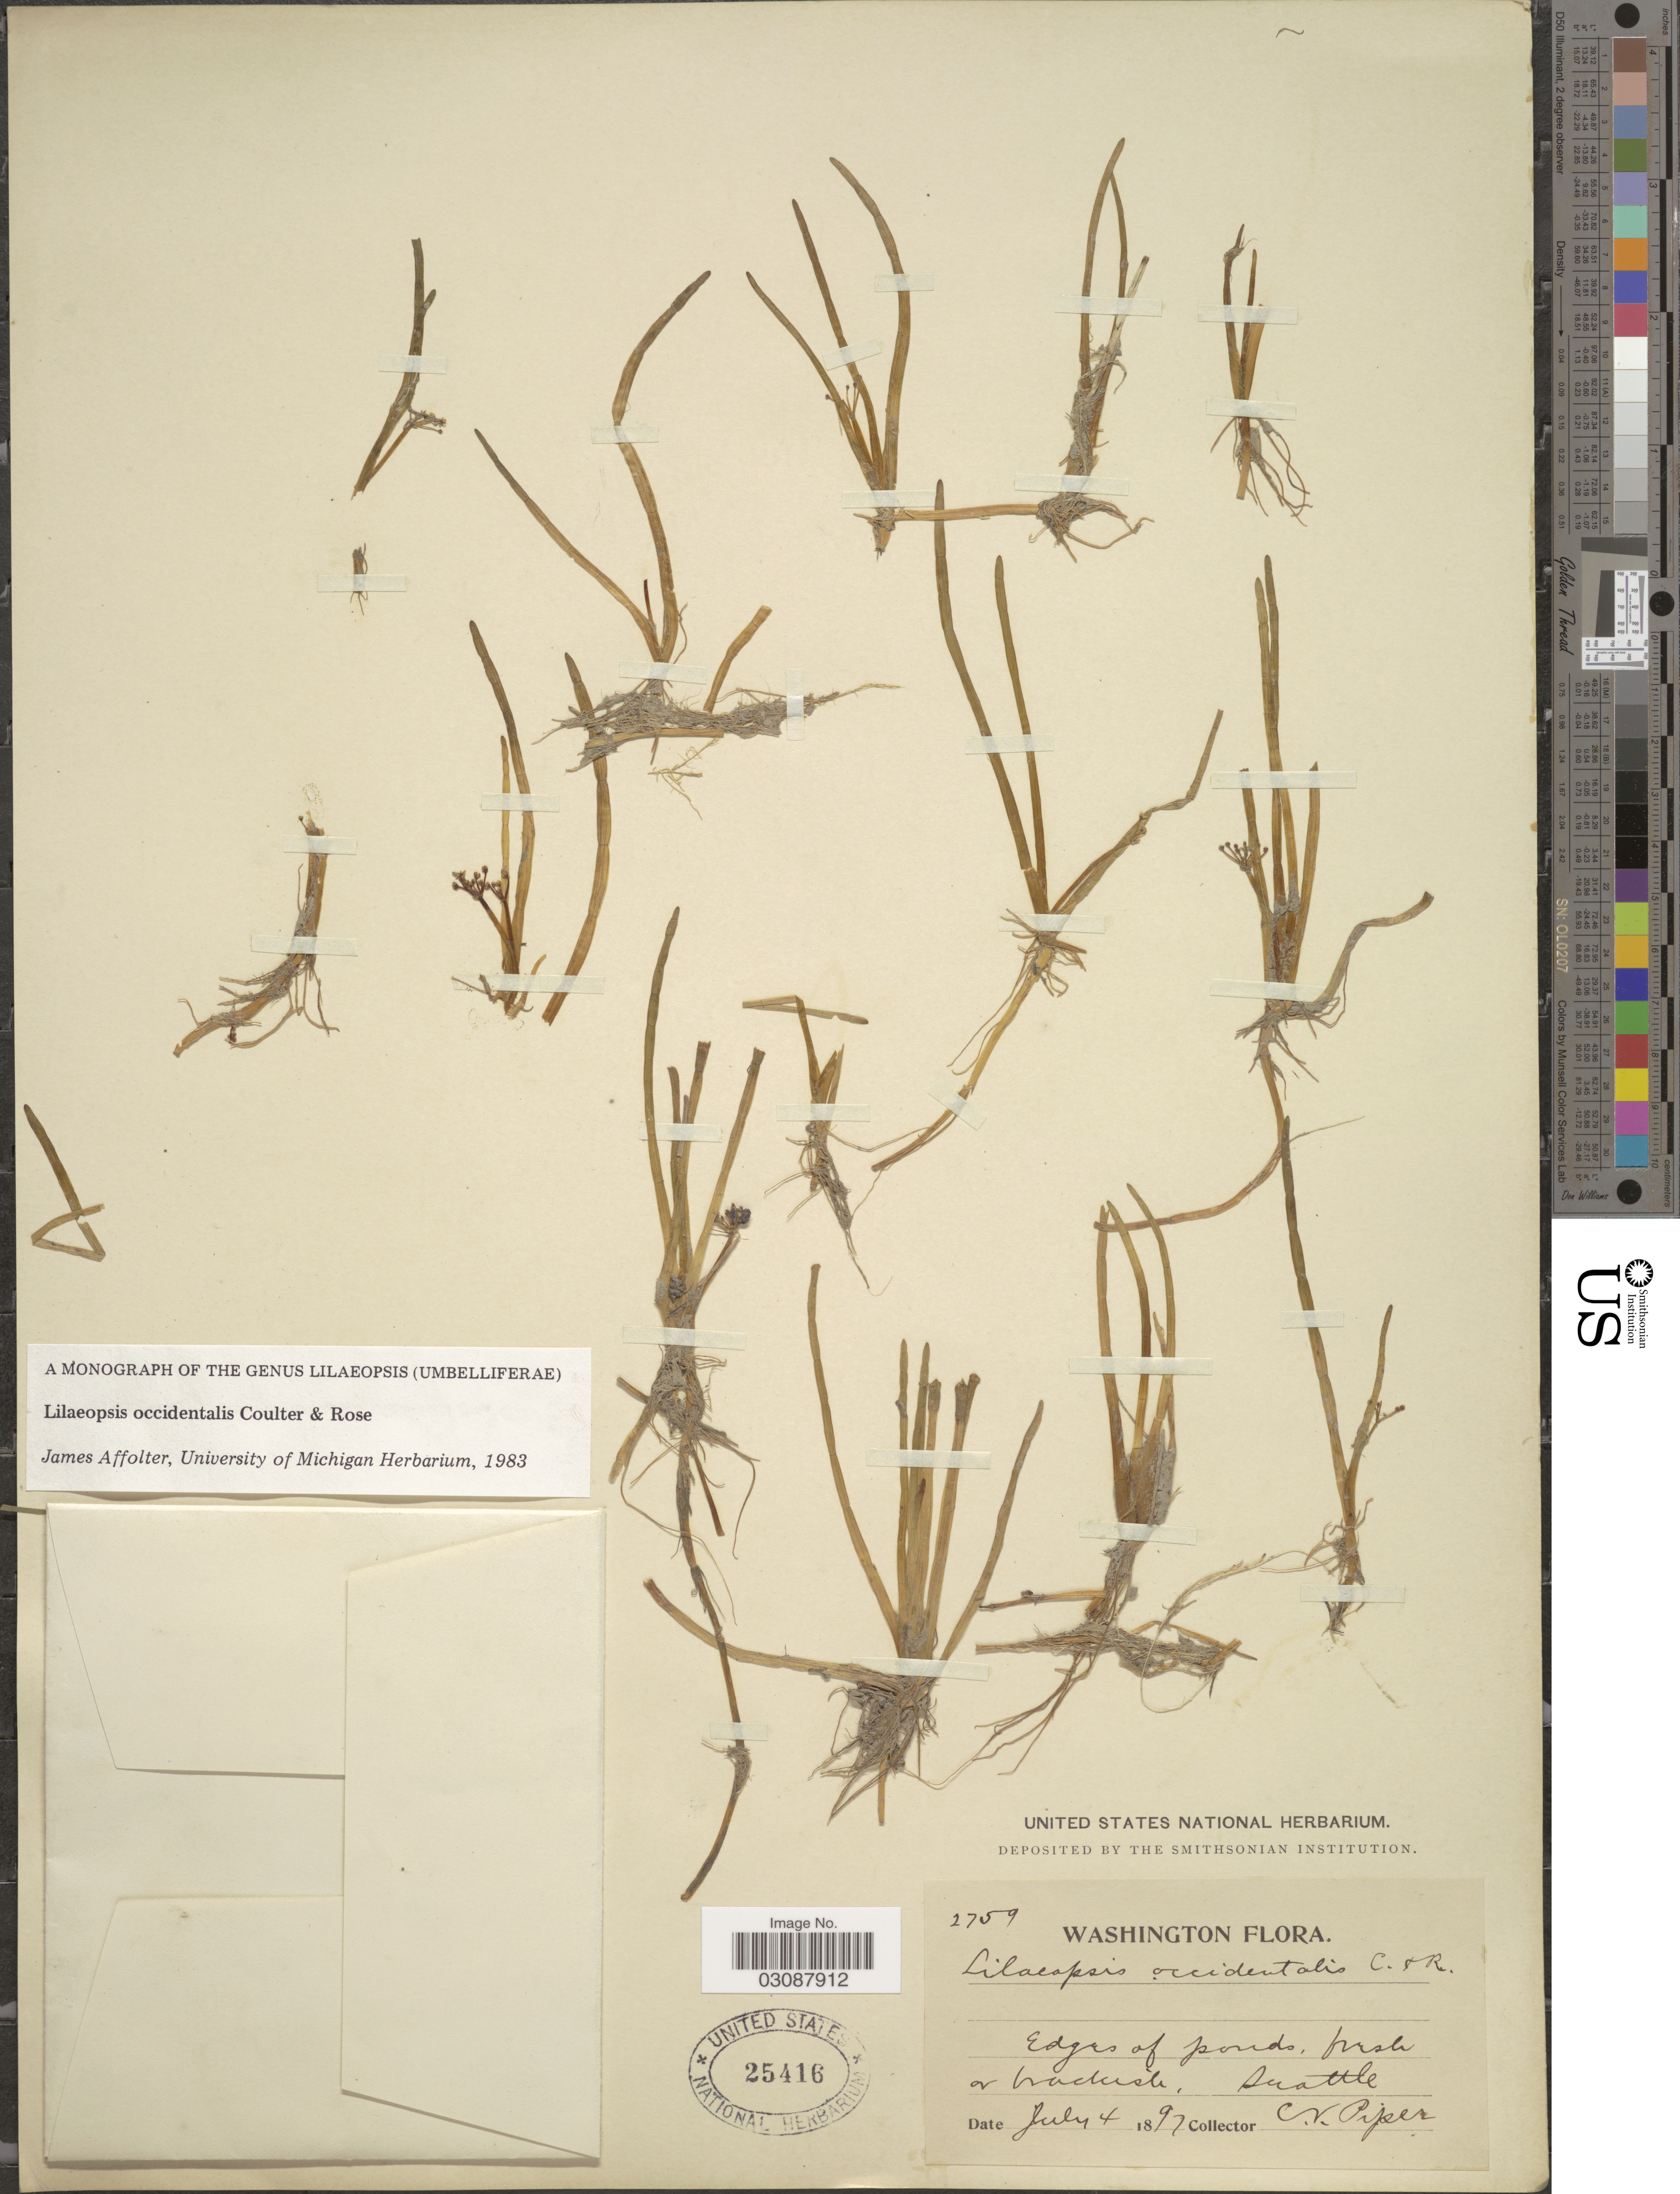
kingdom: Plantae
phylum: Tracheophyta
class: Magnoliopsida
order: Apiales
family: Apiaceae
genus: Lilaeopsis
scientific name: Lilaeopsis occidentalis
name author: J.M. Coult. & Rose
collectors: C. V. Piper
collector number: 2759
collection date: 1897-07-04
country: United States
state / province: Washington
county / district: King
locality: Seattle.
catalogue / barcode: US 25416